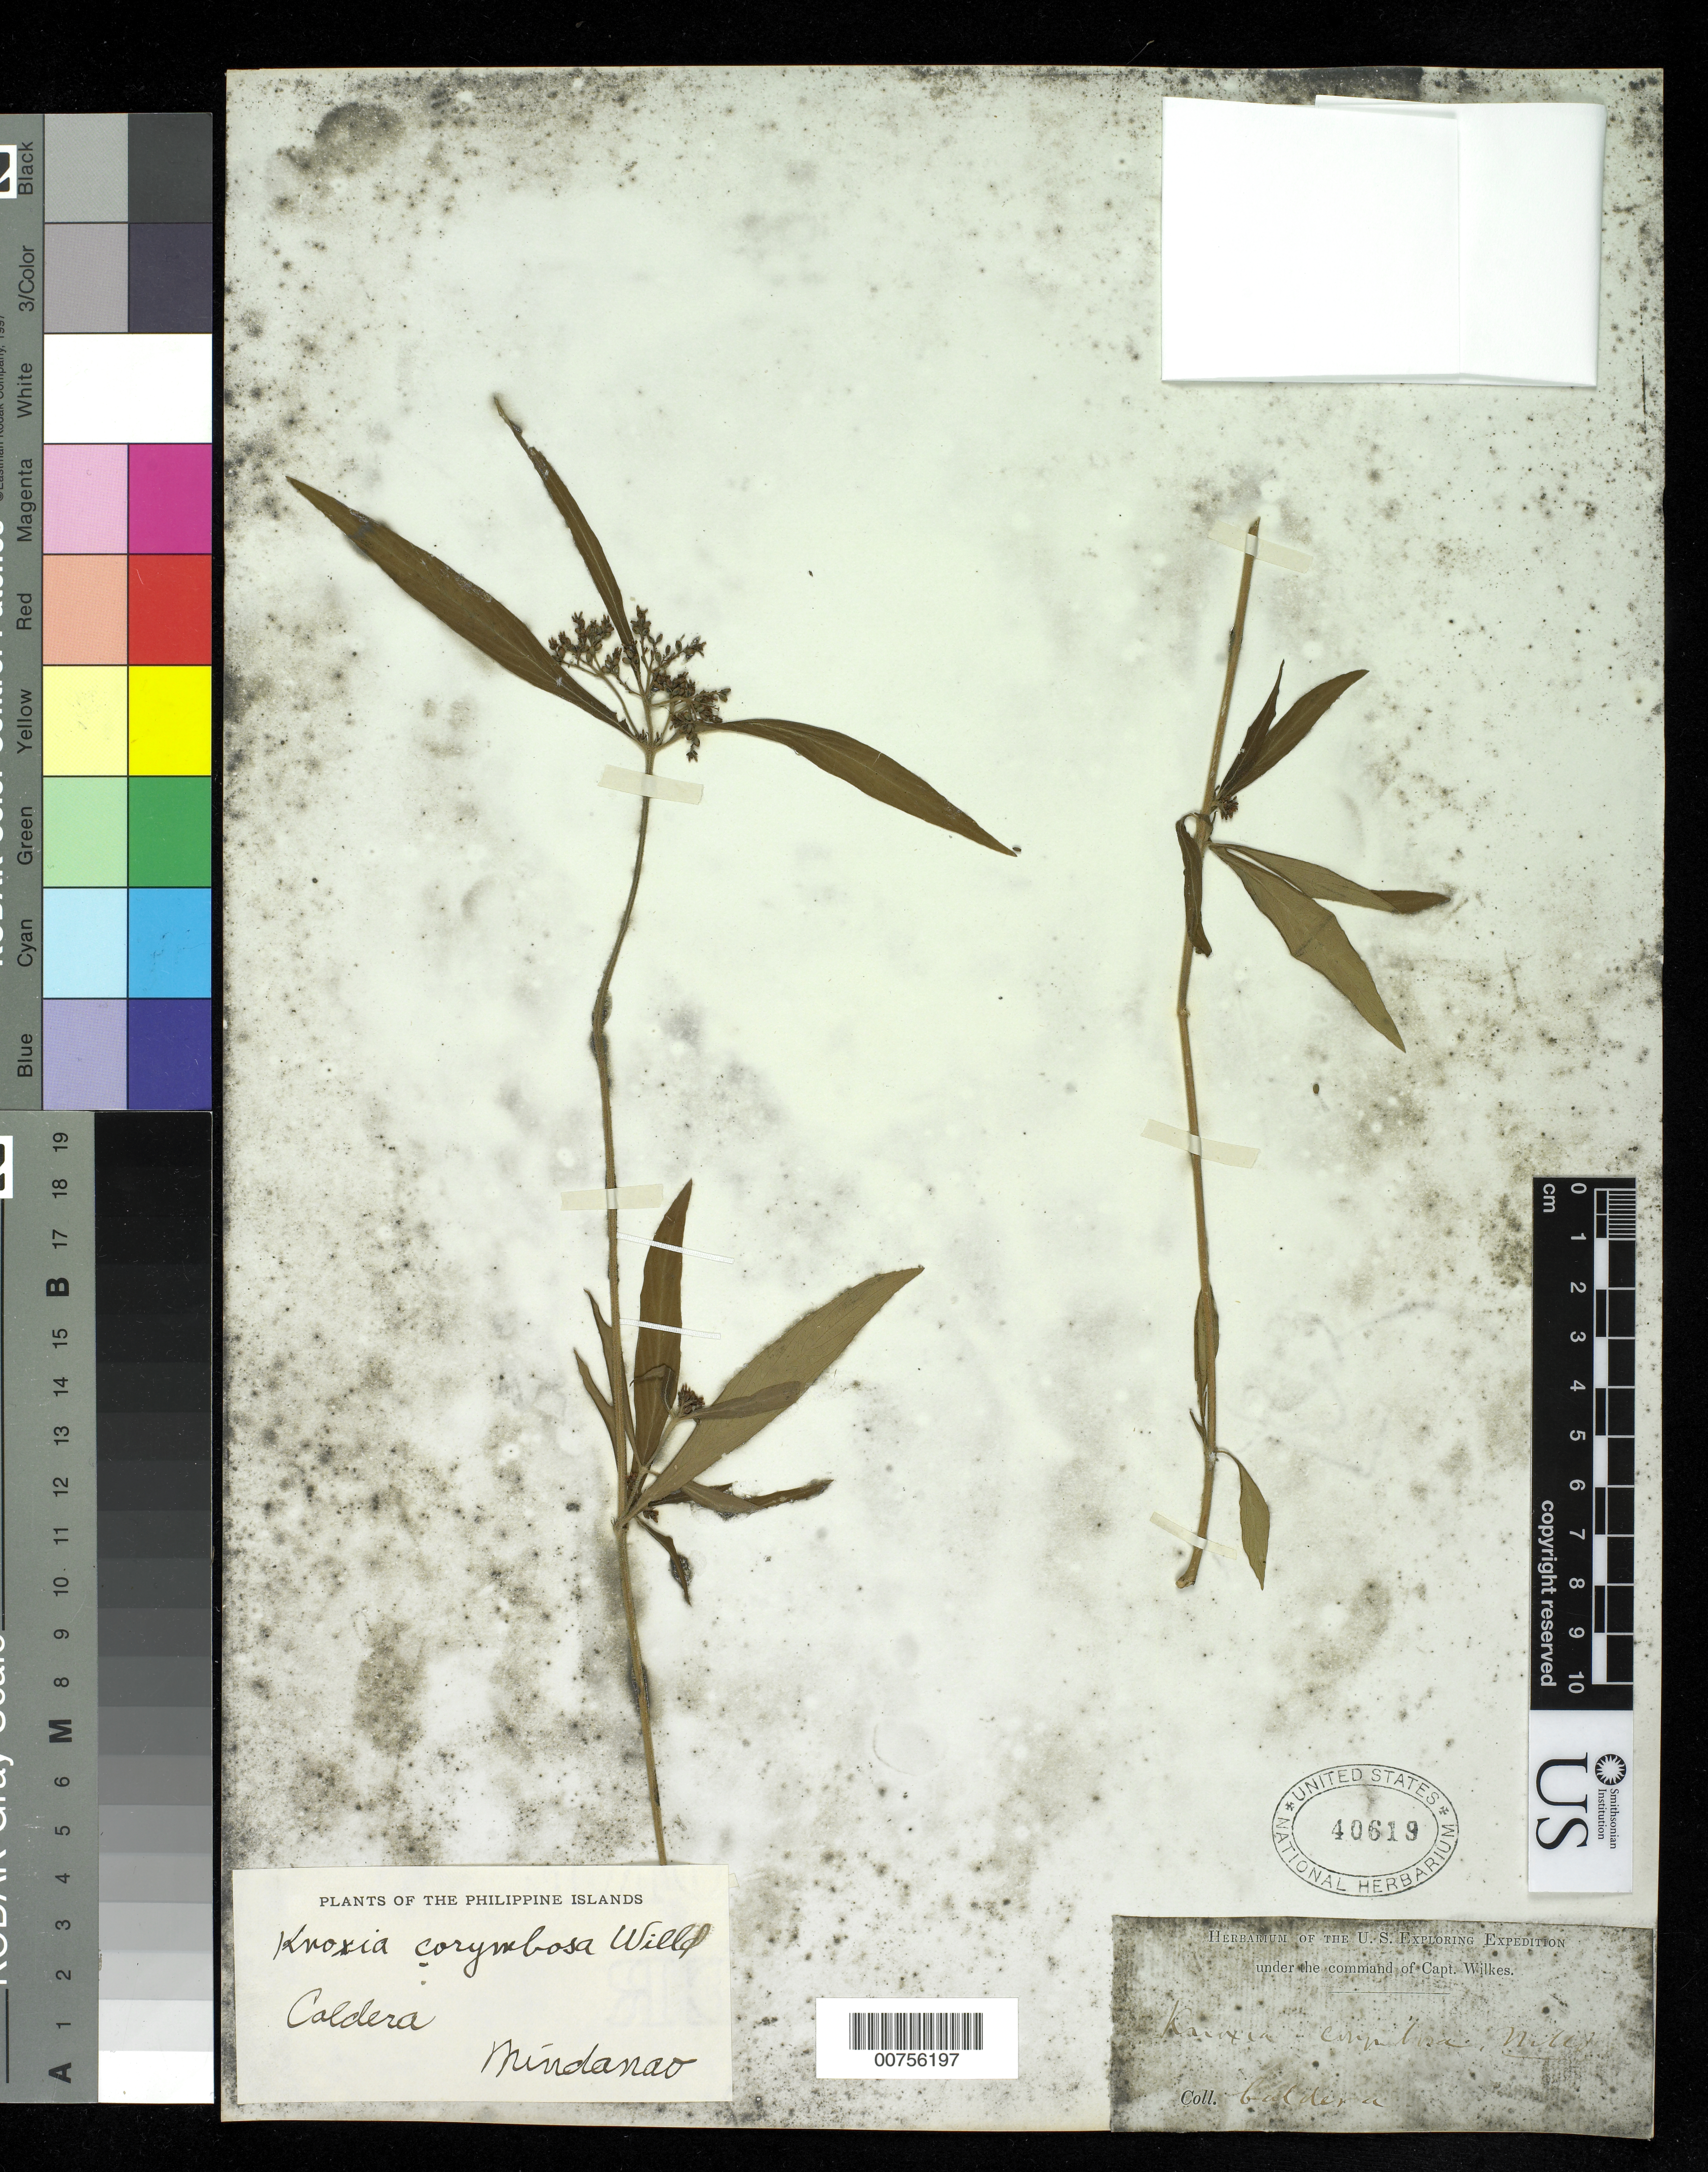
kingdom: Plantae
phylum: Tracheophyta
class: Magnoliopsida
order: Gentianales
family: Rubiaceae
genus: Knoxia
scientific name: Knoxia corymbosa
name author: Willd.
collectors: Wilkes Explor. Exped.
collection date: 1838/1842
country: Philippines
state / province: Zamboanga Peninsula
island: Mindanao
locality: Caldera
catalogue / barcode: US 40619